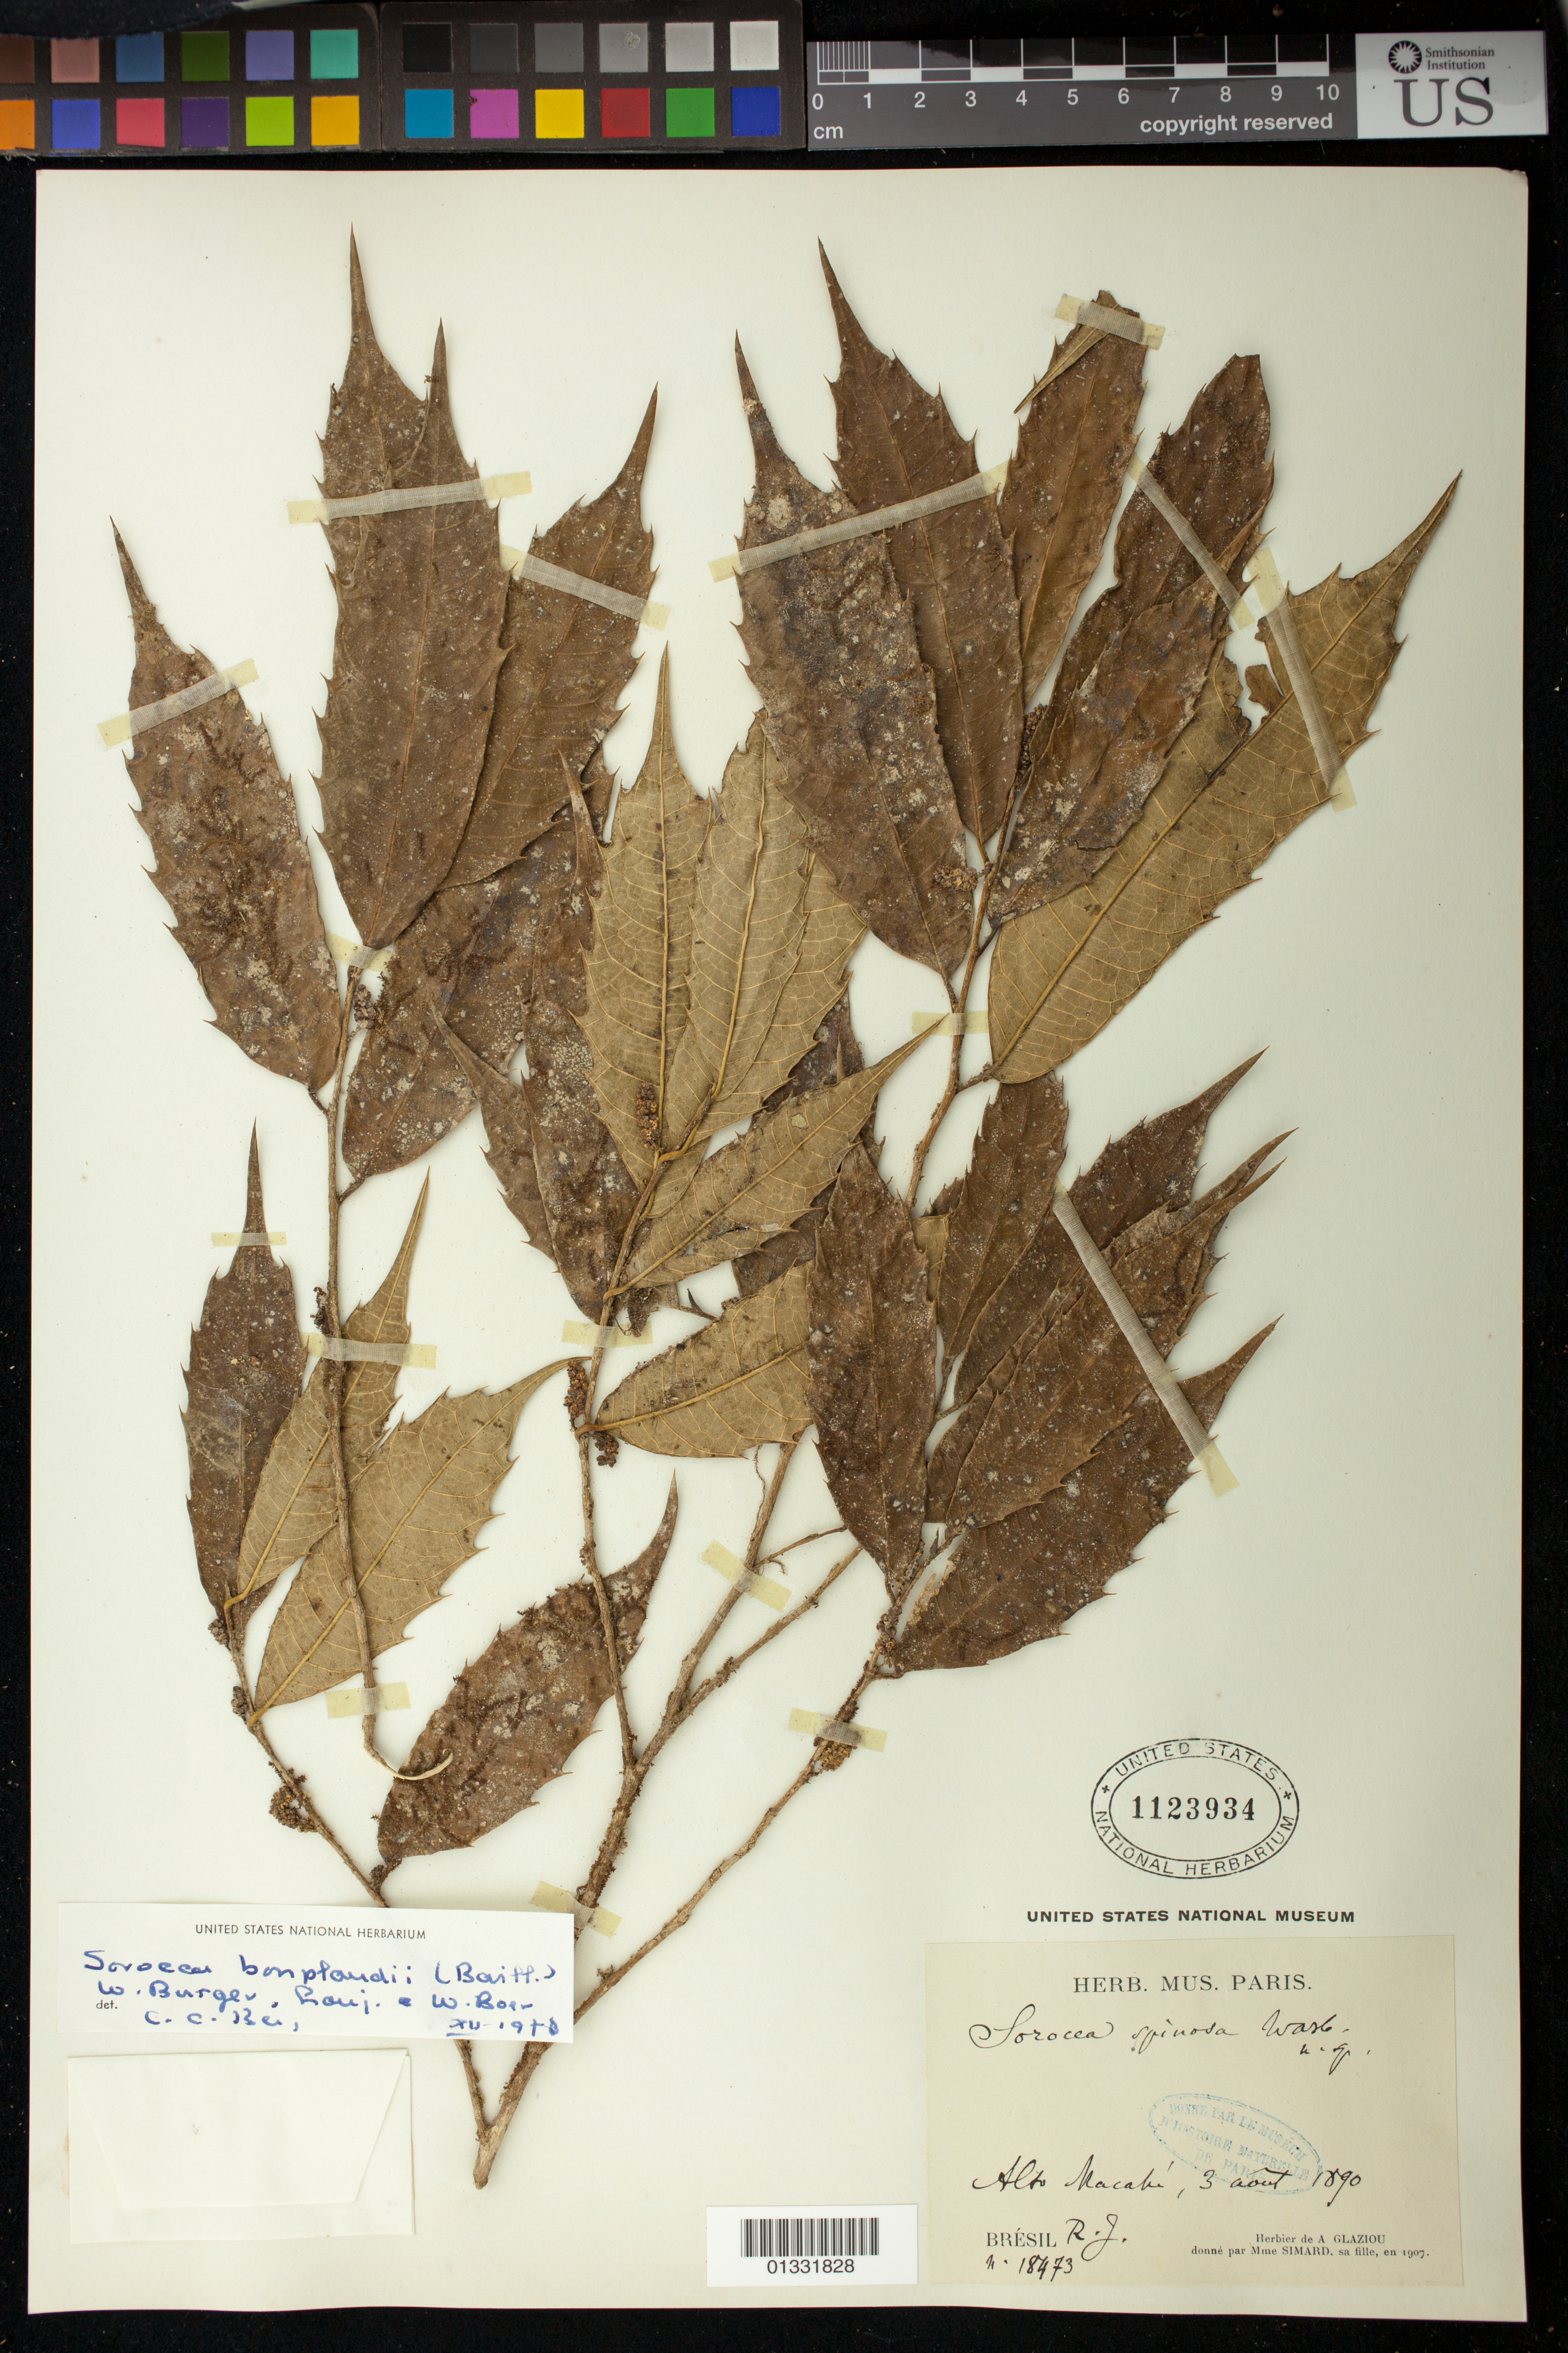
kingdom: Plantae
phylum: Tracheophyta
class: Magnoliopsida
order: Rosales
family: Moraceae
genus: Sorocea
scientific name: Sorocea bonplandii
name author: (Baill.) W.C. Burger et al.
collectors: A. F. M. Glaziou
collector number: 18473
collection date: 1890-08-03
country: Brazil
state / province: Rio de Janeiro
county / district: Nova Friburgo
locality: Alto Macahé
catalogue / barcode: US 1123934